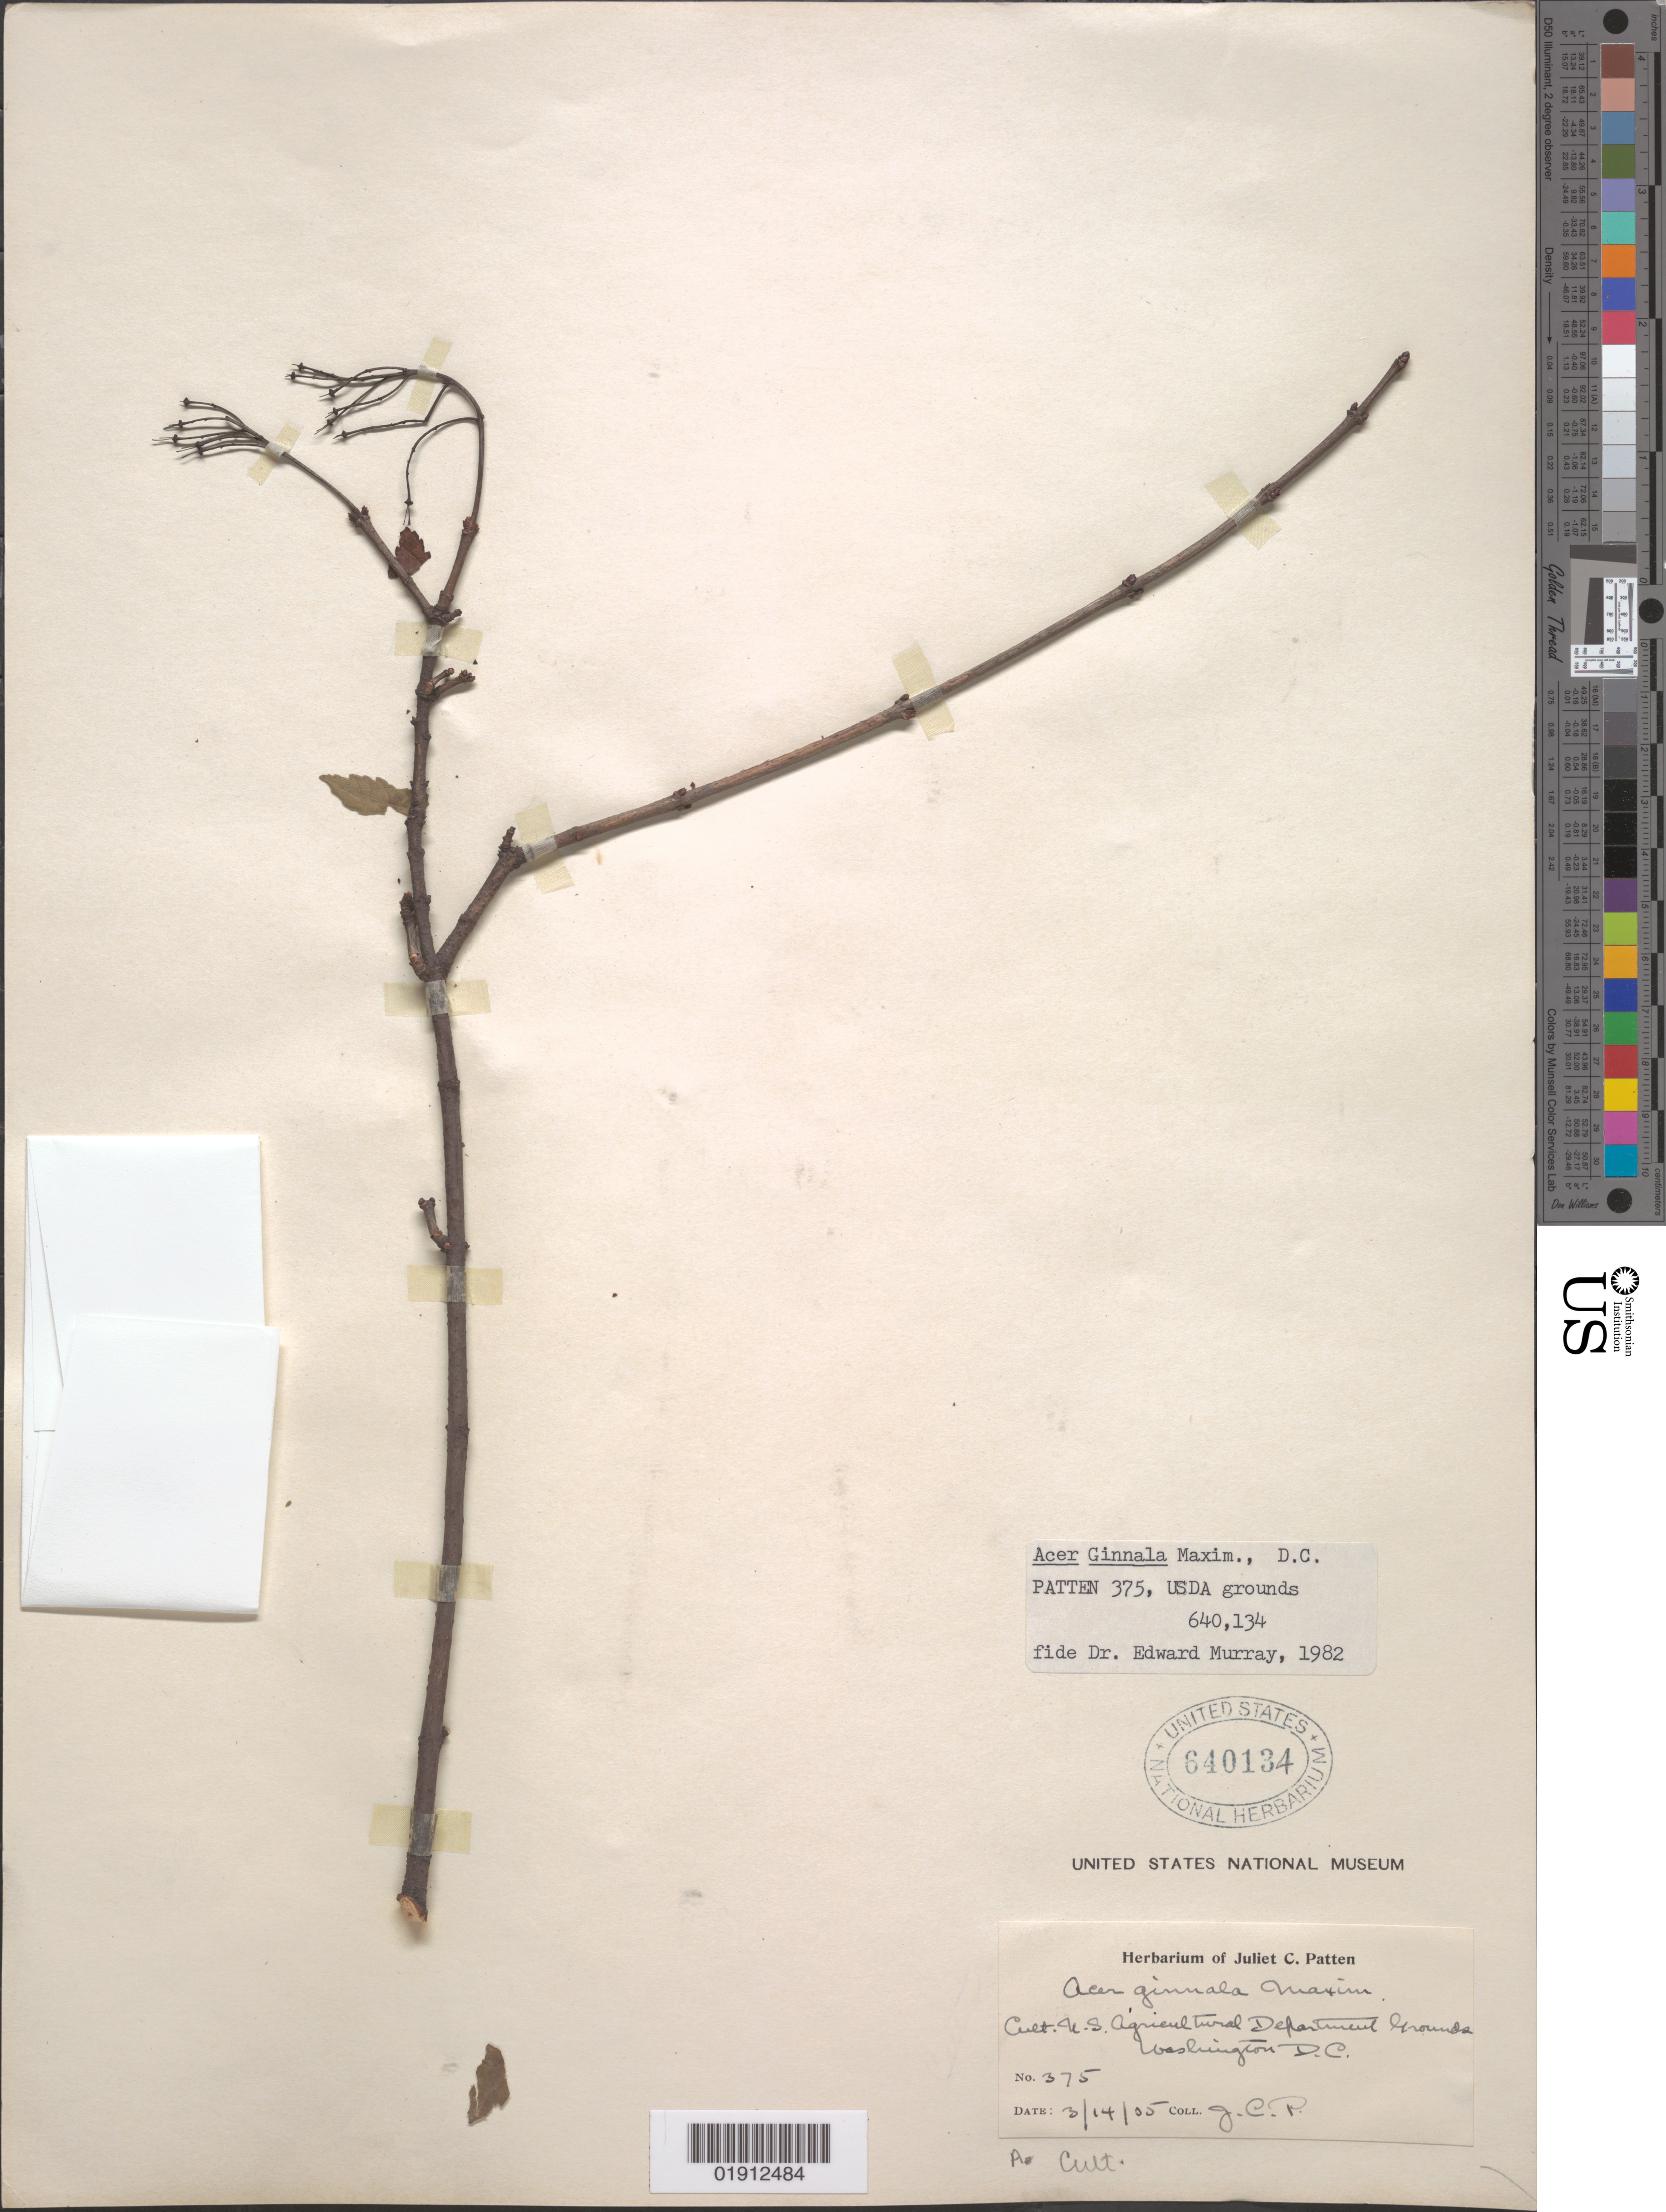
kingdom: Plantae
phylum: Tracheophyta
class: Magnoliopsida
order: Sapindales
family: Sapindaceae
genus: Acer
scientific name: Acer ginnala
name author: Maxim.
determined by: Murray, Edward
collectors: J. Patten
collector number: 375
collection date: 1905-03-14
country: United States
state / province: District of Columbia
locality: U.S. Agricultural Department grounds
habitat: Cultivated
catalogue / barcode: US 640134